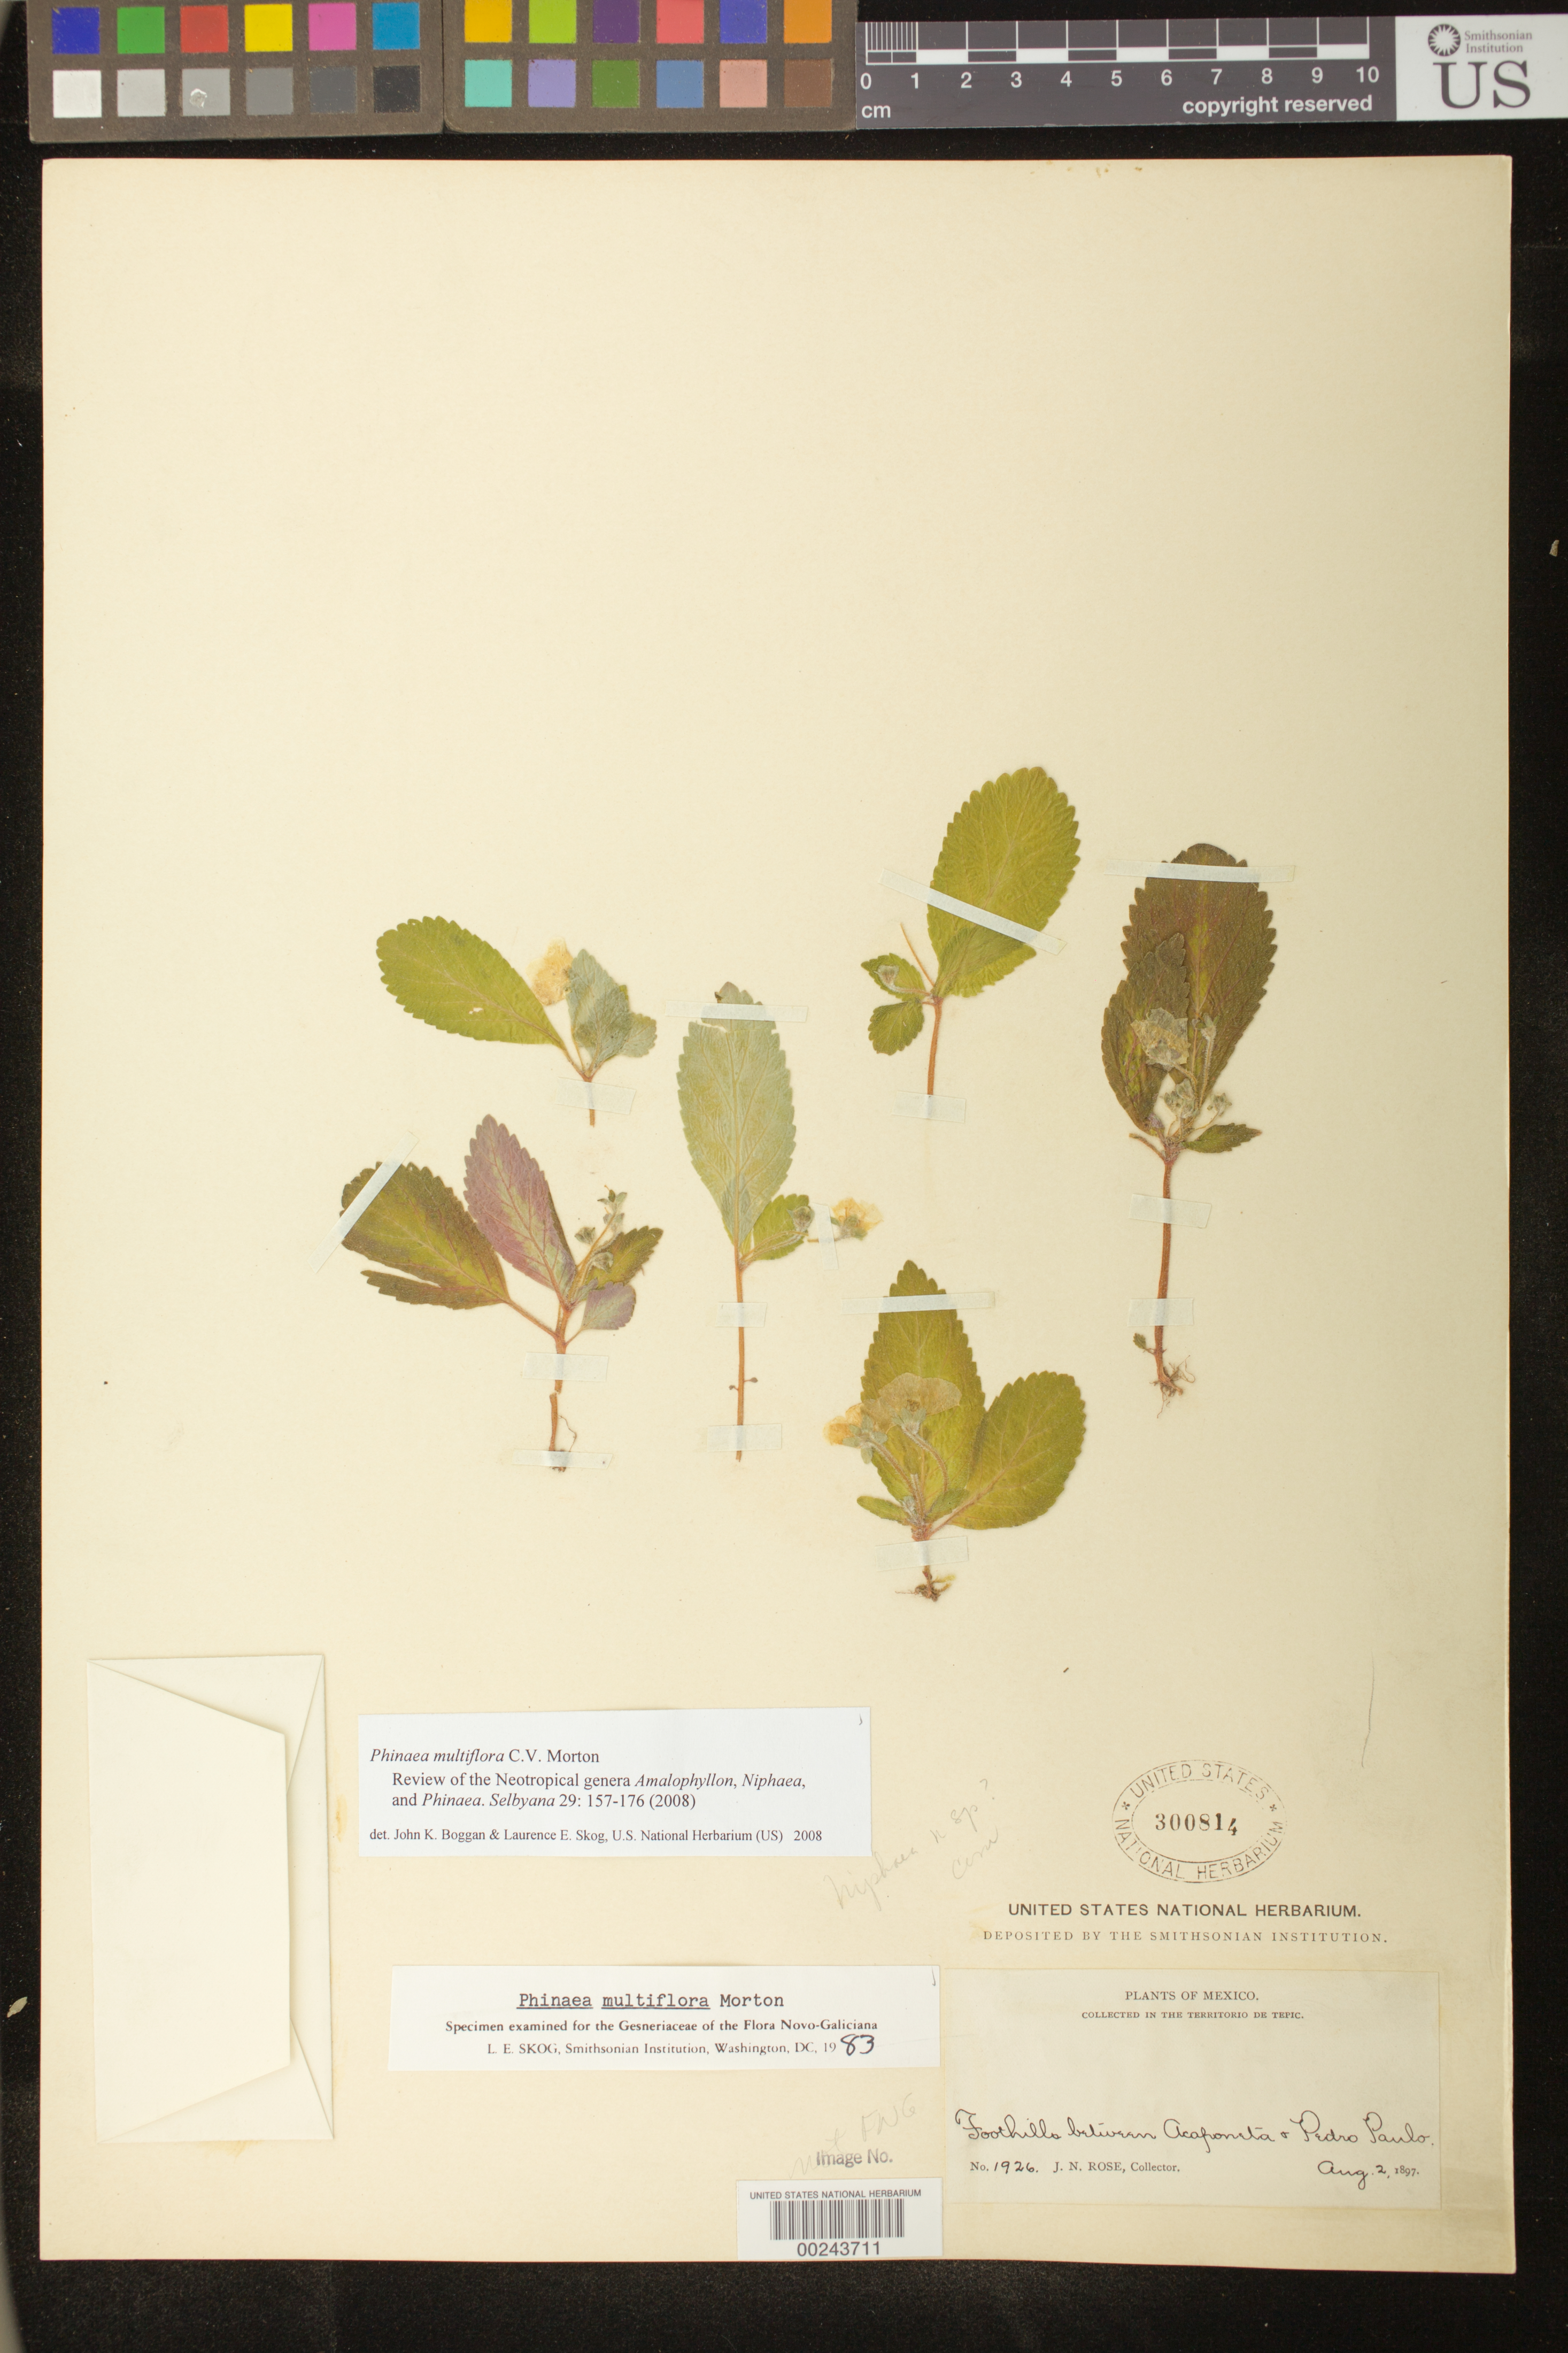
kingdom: Plantae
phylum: Tracheophyta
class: Magnoliopsida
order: Lamiales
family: Gesneriaceae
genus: Phinaea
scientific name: Phinaea multiflora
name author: C.V. Morton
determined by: Boggan, J. K.; Skog, L. E.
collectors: J. N. Rose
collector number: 1926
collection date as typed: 02 Aug 1897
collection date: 1897-08-02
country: Mexico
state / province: Nayarit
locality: Territorio de Tepic, foothills between Acaponeta and Pedro Paulo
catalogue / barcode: US 300814